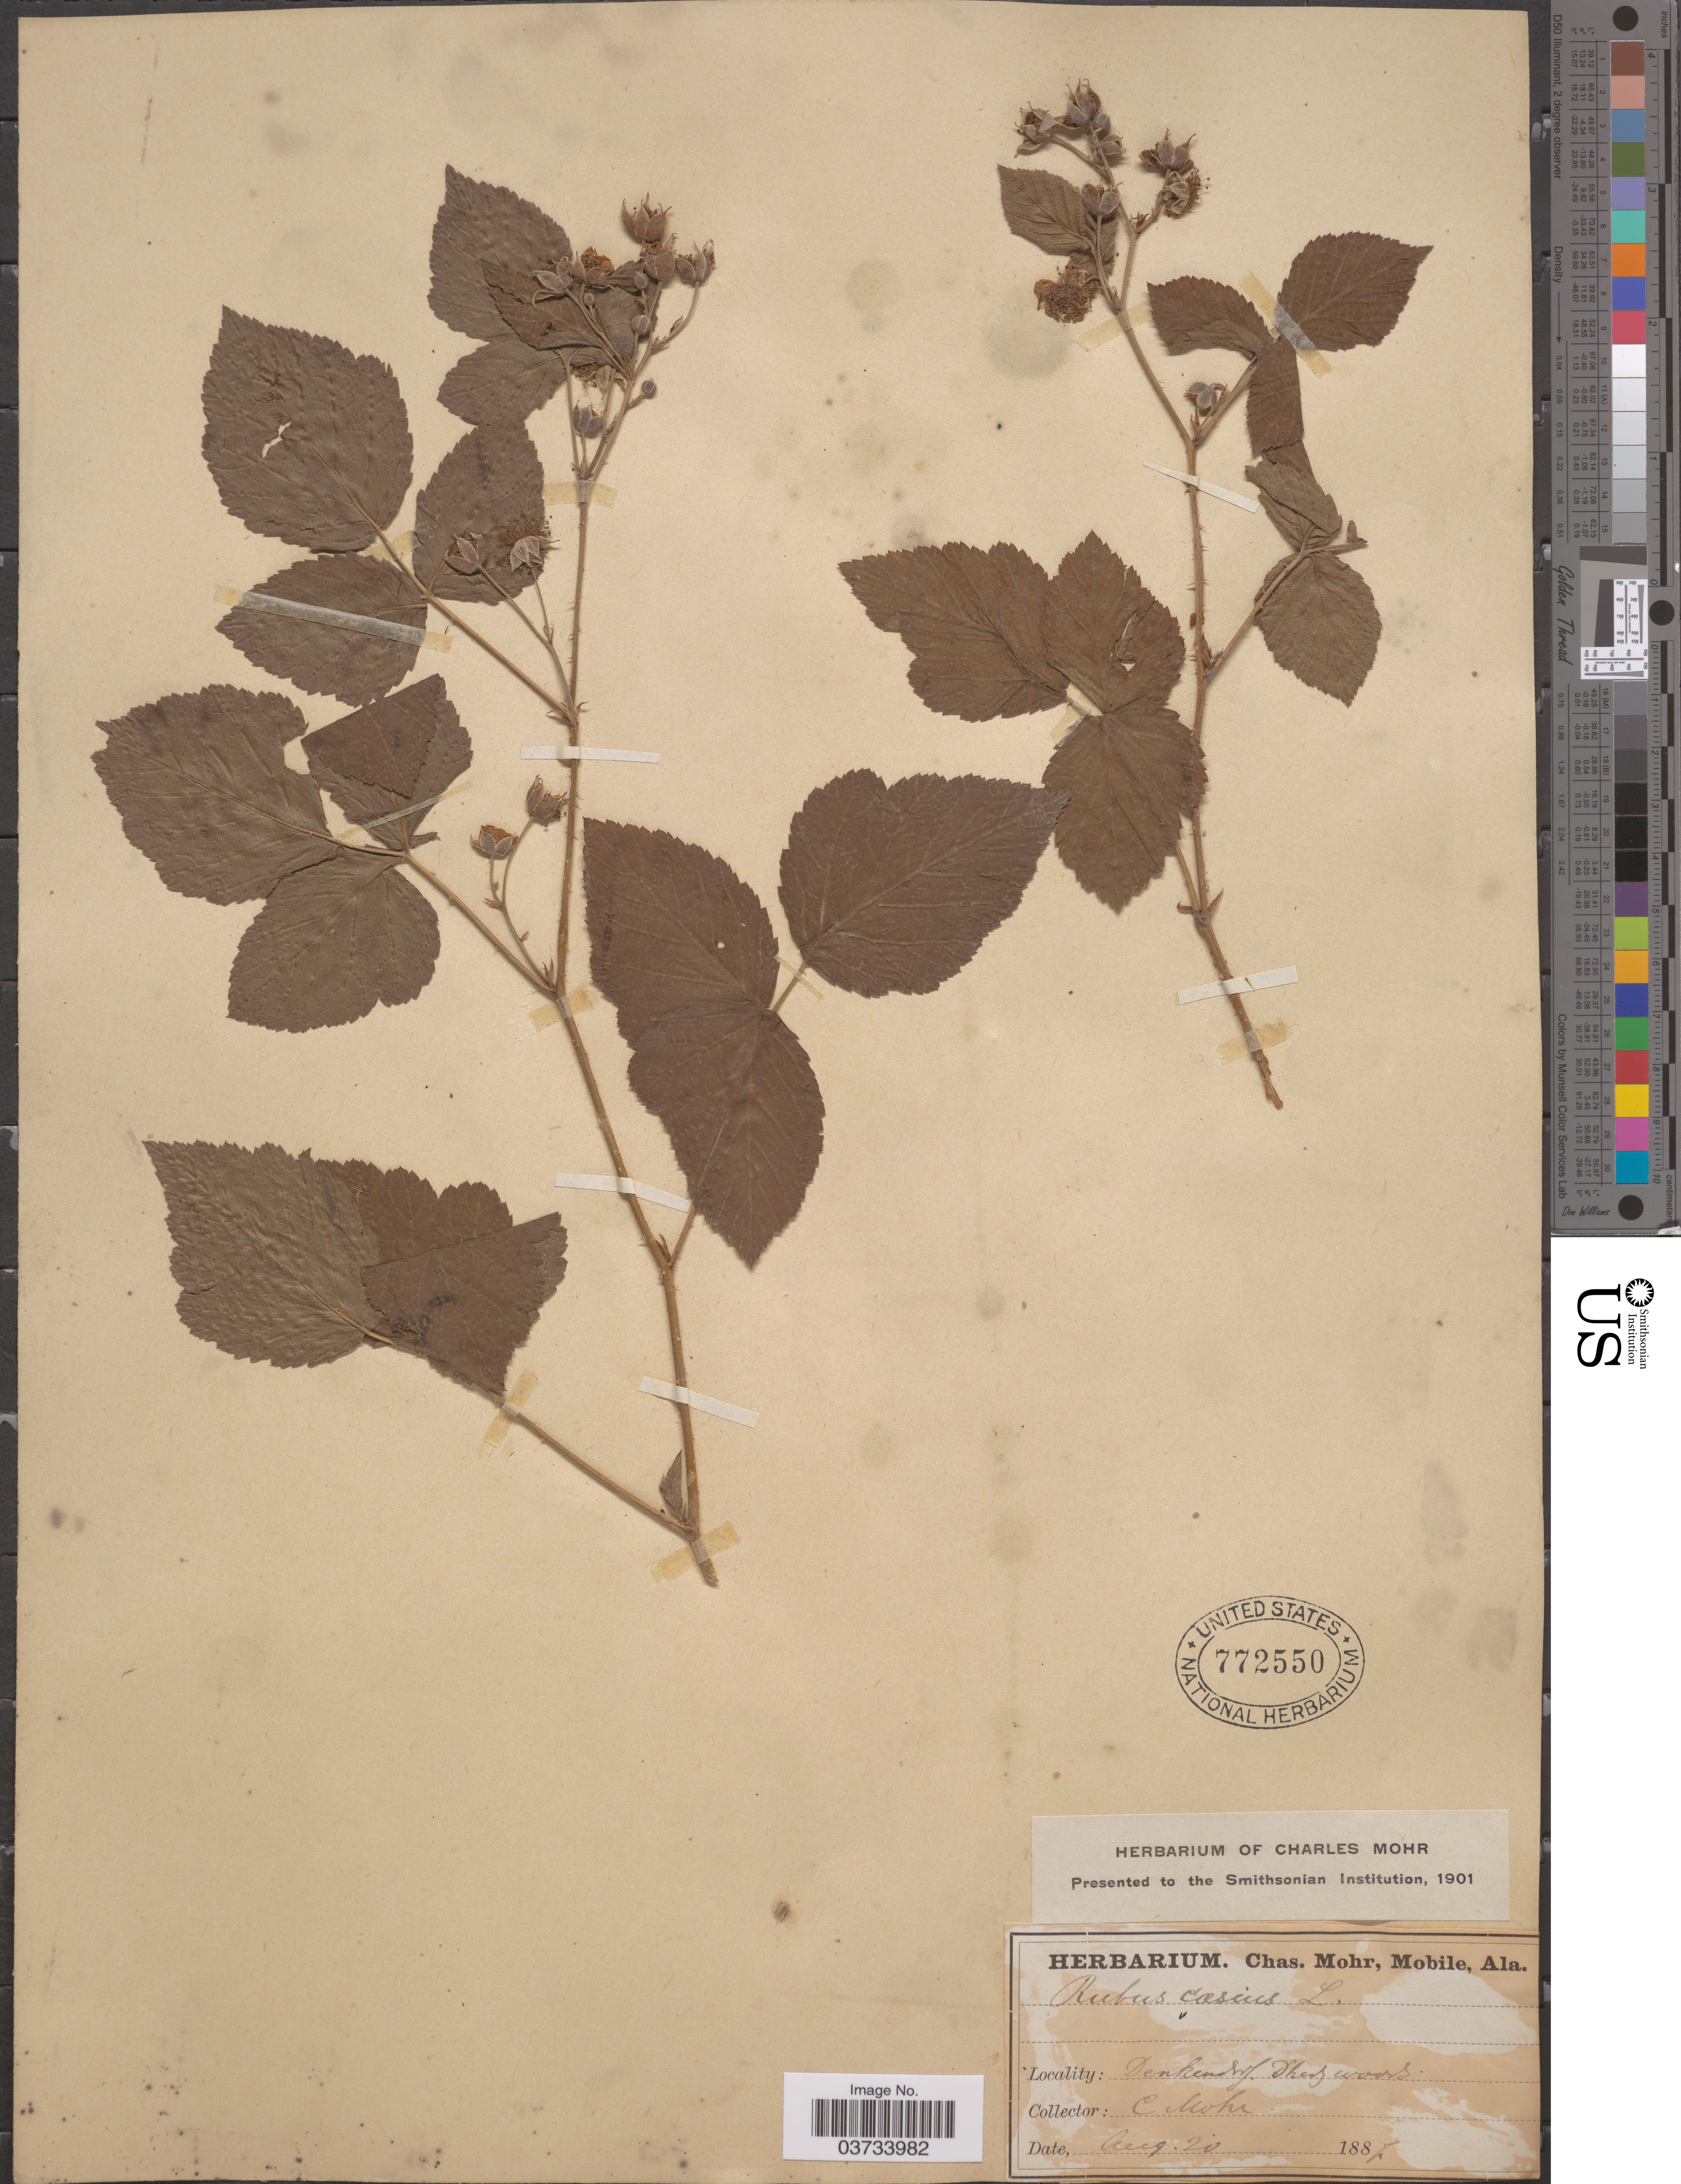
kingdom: Plantae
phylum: Tracheophyta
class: Magnoliopsida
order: Rosales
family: Rosaceae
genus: Rubus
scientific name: Rubus caesius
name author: L.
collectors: C. T. Mohr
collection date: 1887-08-20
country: Germany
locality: Denkendorf.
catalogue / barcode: US 772550